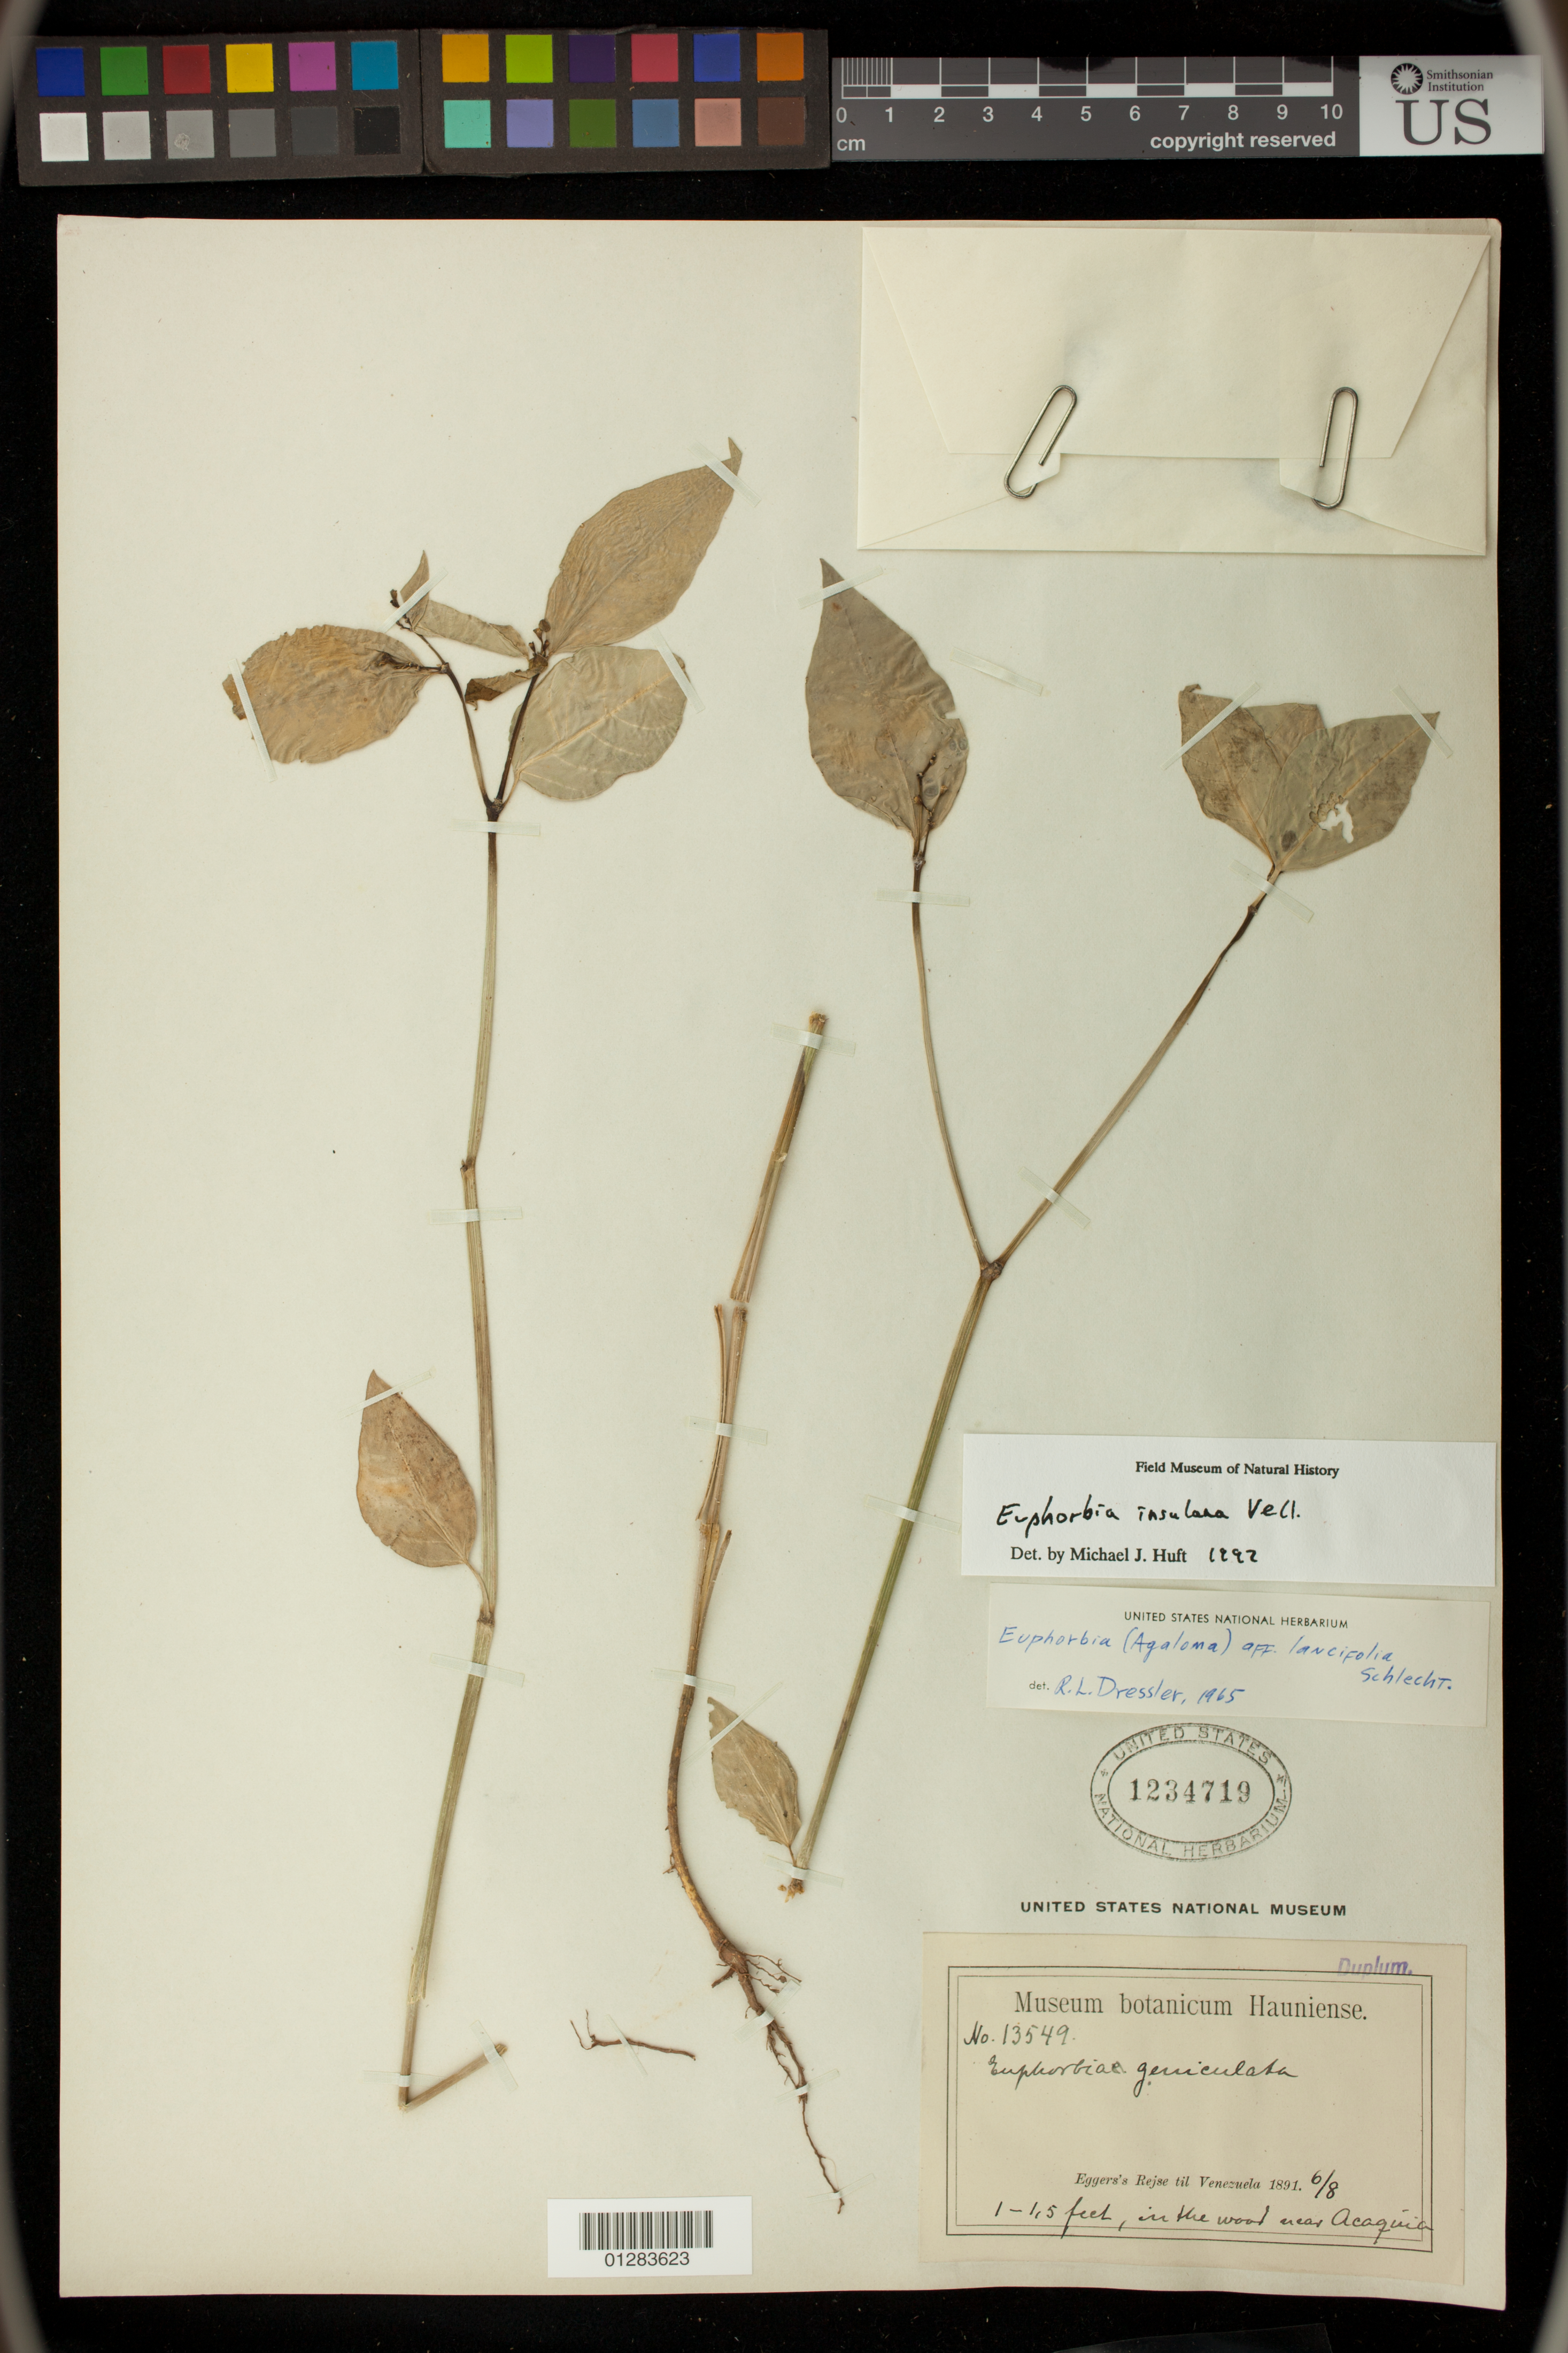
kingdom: Plantae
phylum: Tracheophyta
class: Magnoliopsida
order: Malpighiales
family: Euphorbiaceae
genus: Euphorbia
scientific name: Euphorbia insulana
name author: Vell.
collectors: -. Eggers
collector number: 13549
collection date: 1891-08-06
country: Venezuela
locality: near Acaquia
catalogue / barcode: US 1234719